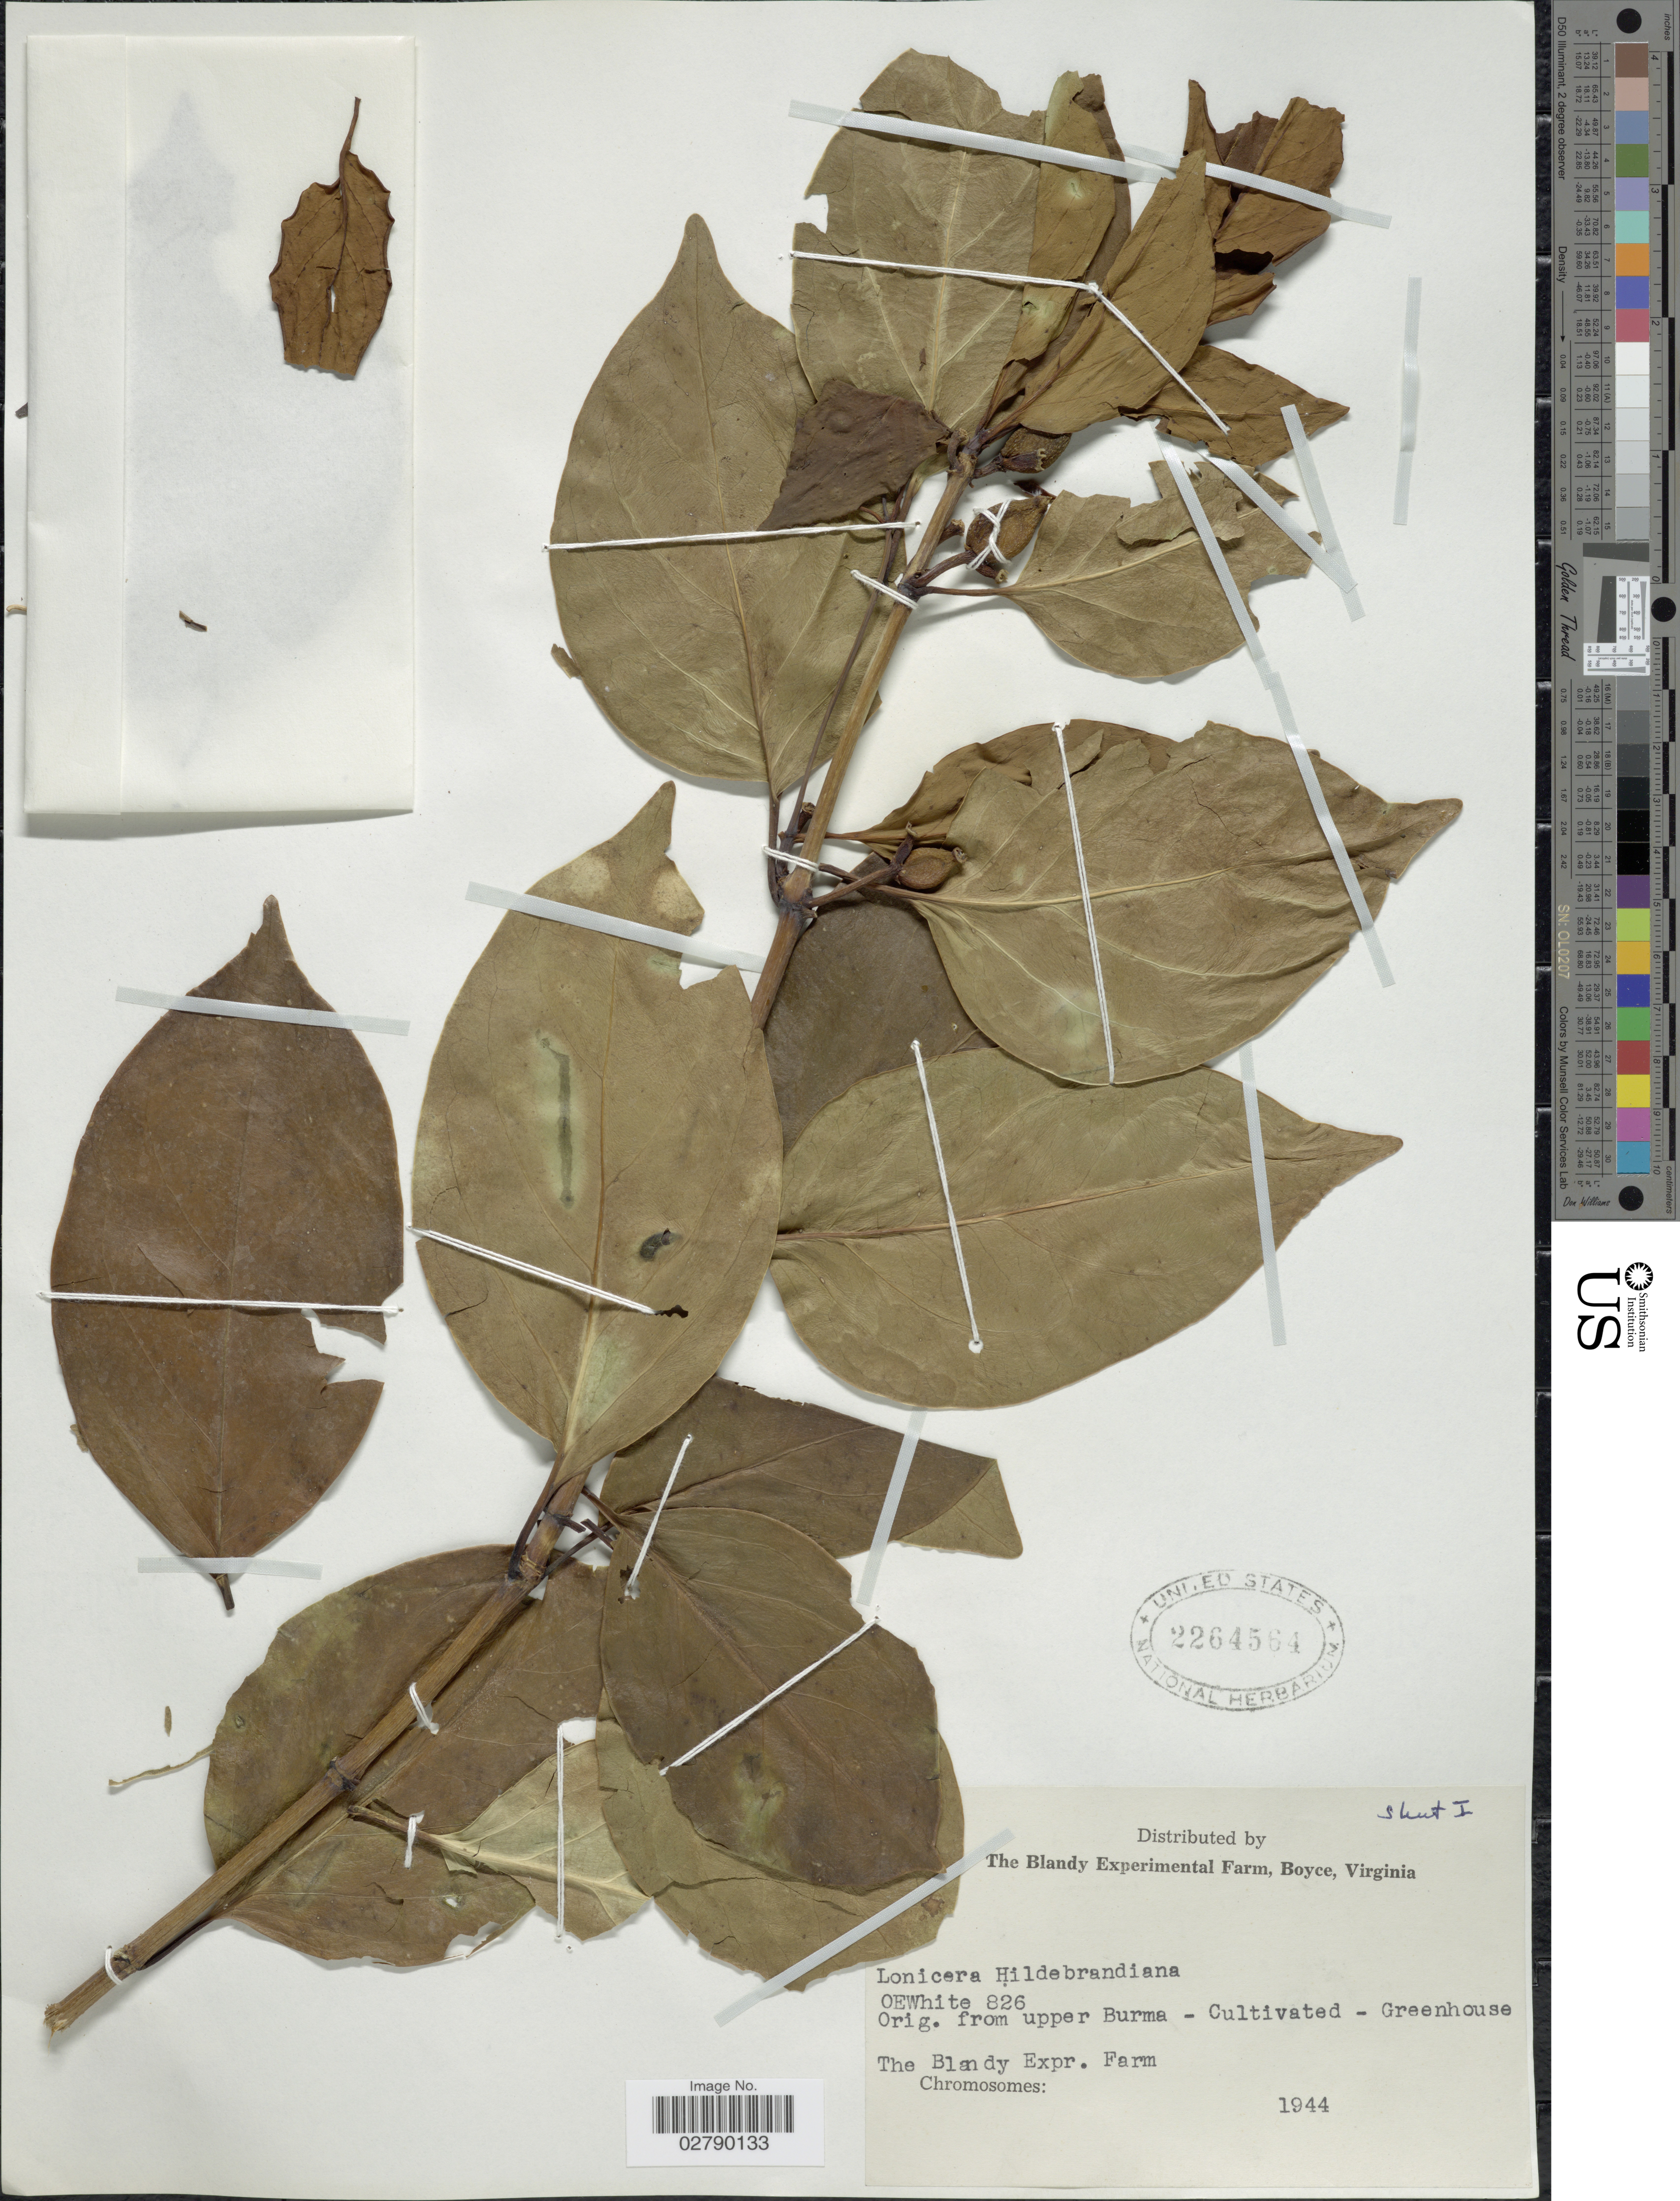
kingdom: Plantae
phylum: Tracheophyta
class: Magnoliopsida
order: Dipsacales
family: Caprifoliaceae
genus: Lonicera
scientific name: Lonicera hildebrandtiana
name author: Collett & Hemsl.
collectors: O. E. White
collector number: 826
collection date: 1944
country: Myanmar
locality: Orig. from upper Burma; Cultivated - Greenhouse. The Blandy Expr. Farm.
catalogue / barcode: US 2264564